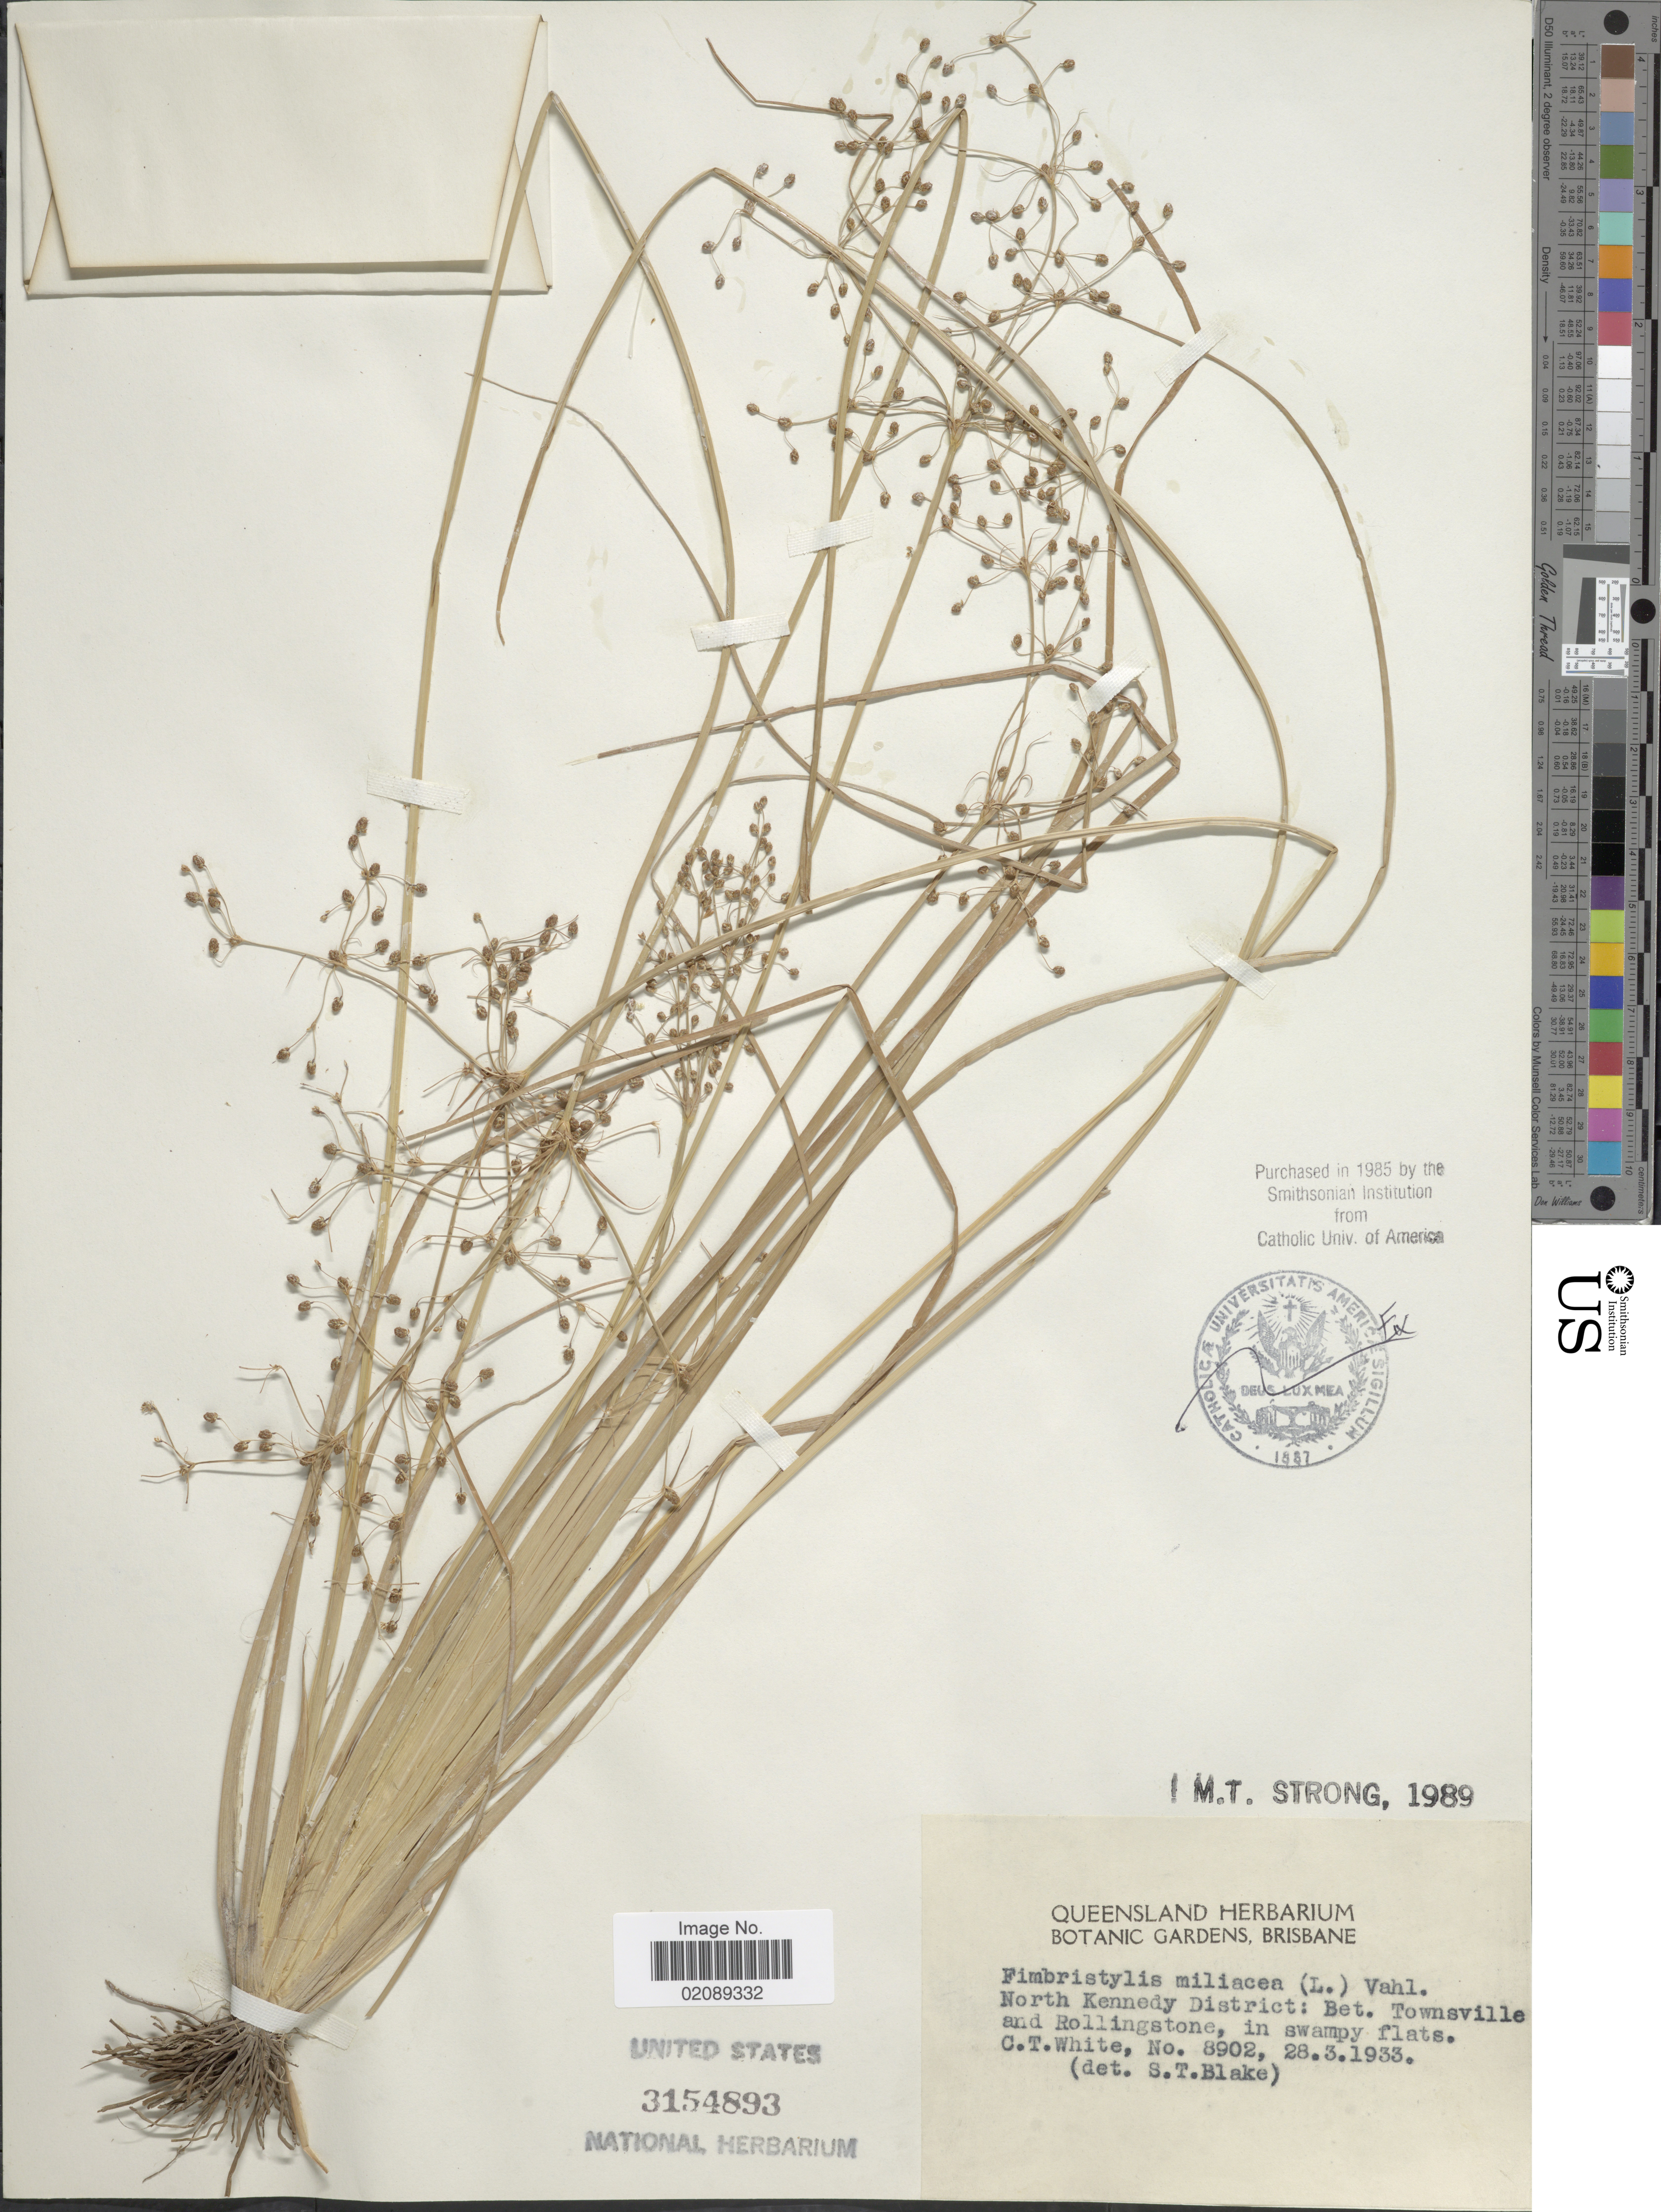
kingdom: Plantae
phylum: Tracheophyta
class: Liliopsida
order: Poales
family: Cyperaceae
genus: Fimbristylis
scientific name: Fimbristylis littoralis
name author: Gaudich.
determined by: Strong, M. T., (US), Smithsonian Institution - National Museum of Natural History (UNITED STATES)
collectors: C. T. White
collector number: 8902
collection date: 1933-03-28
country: Australia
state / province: Queensland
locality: North Kennedy District: Bet. Townsville and Rollingstone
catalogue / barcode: US 3154893